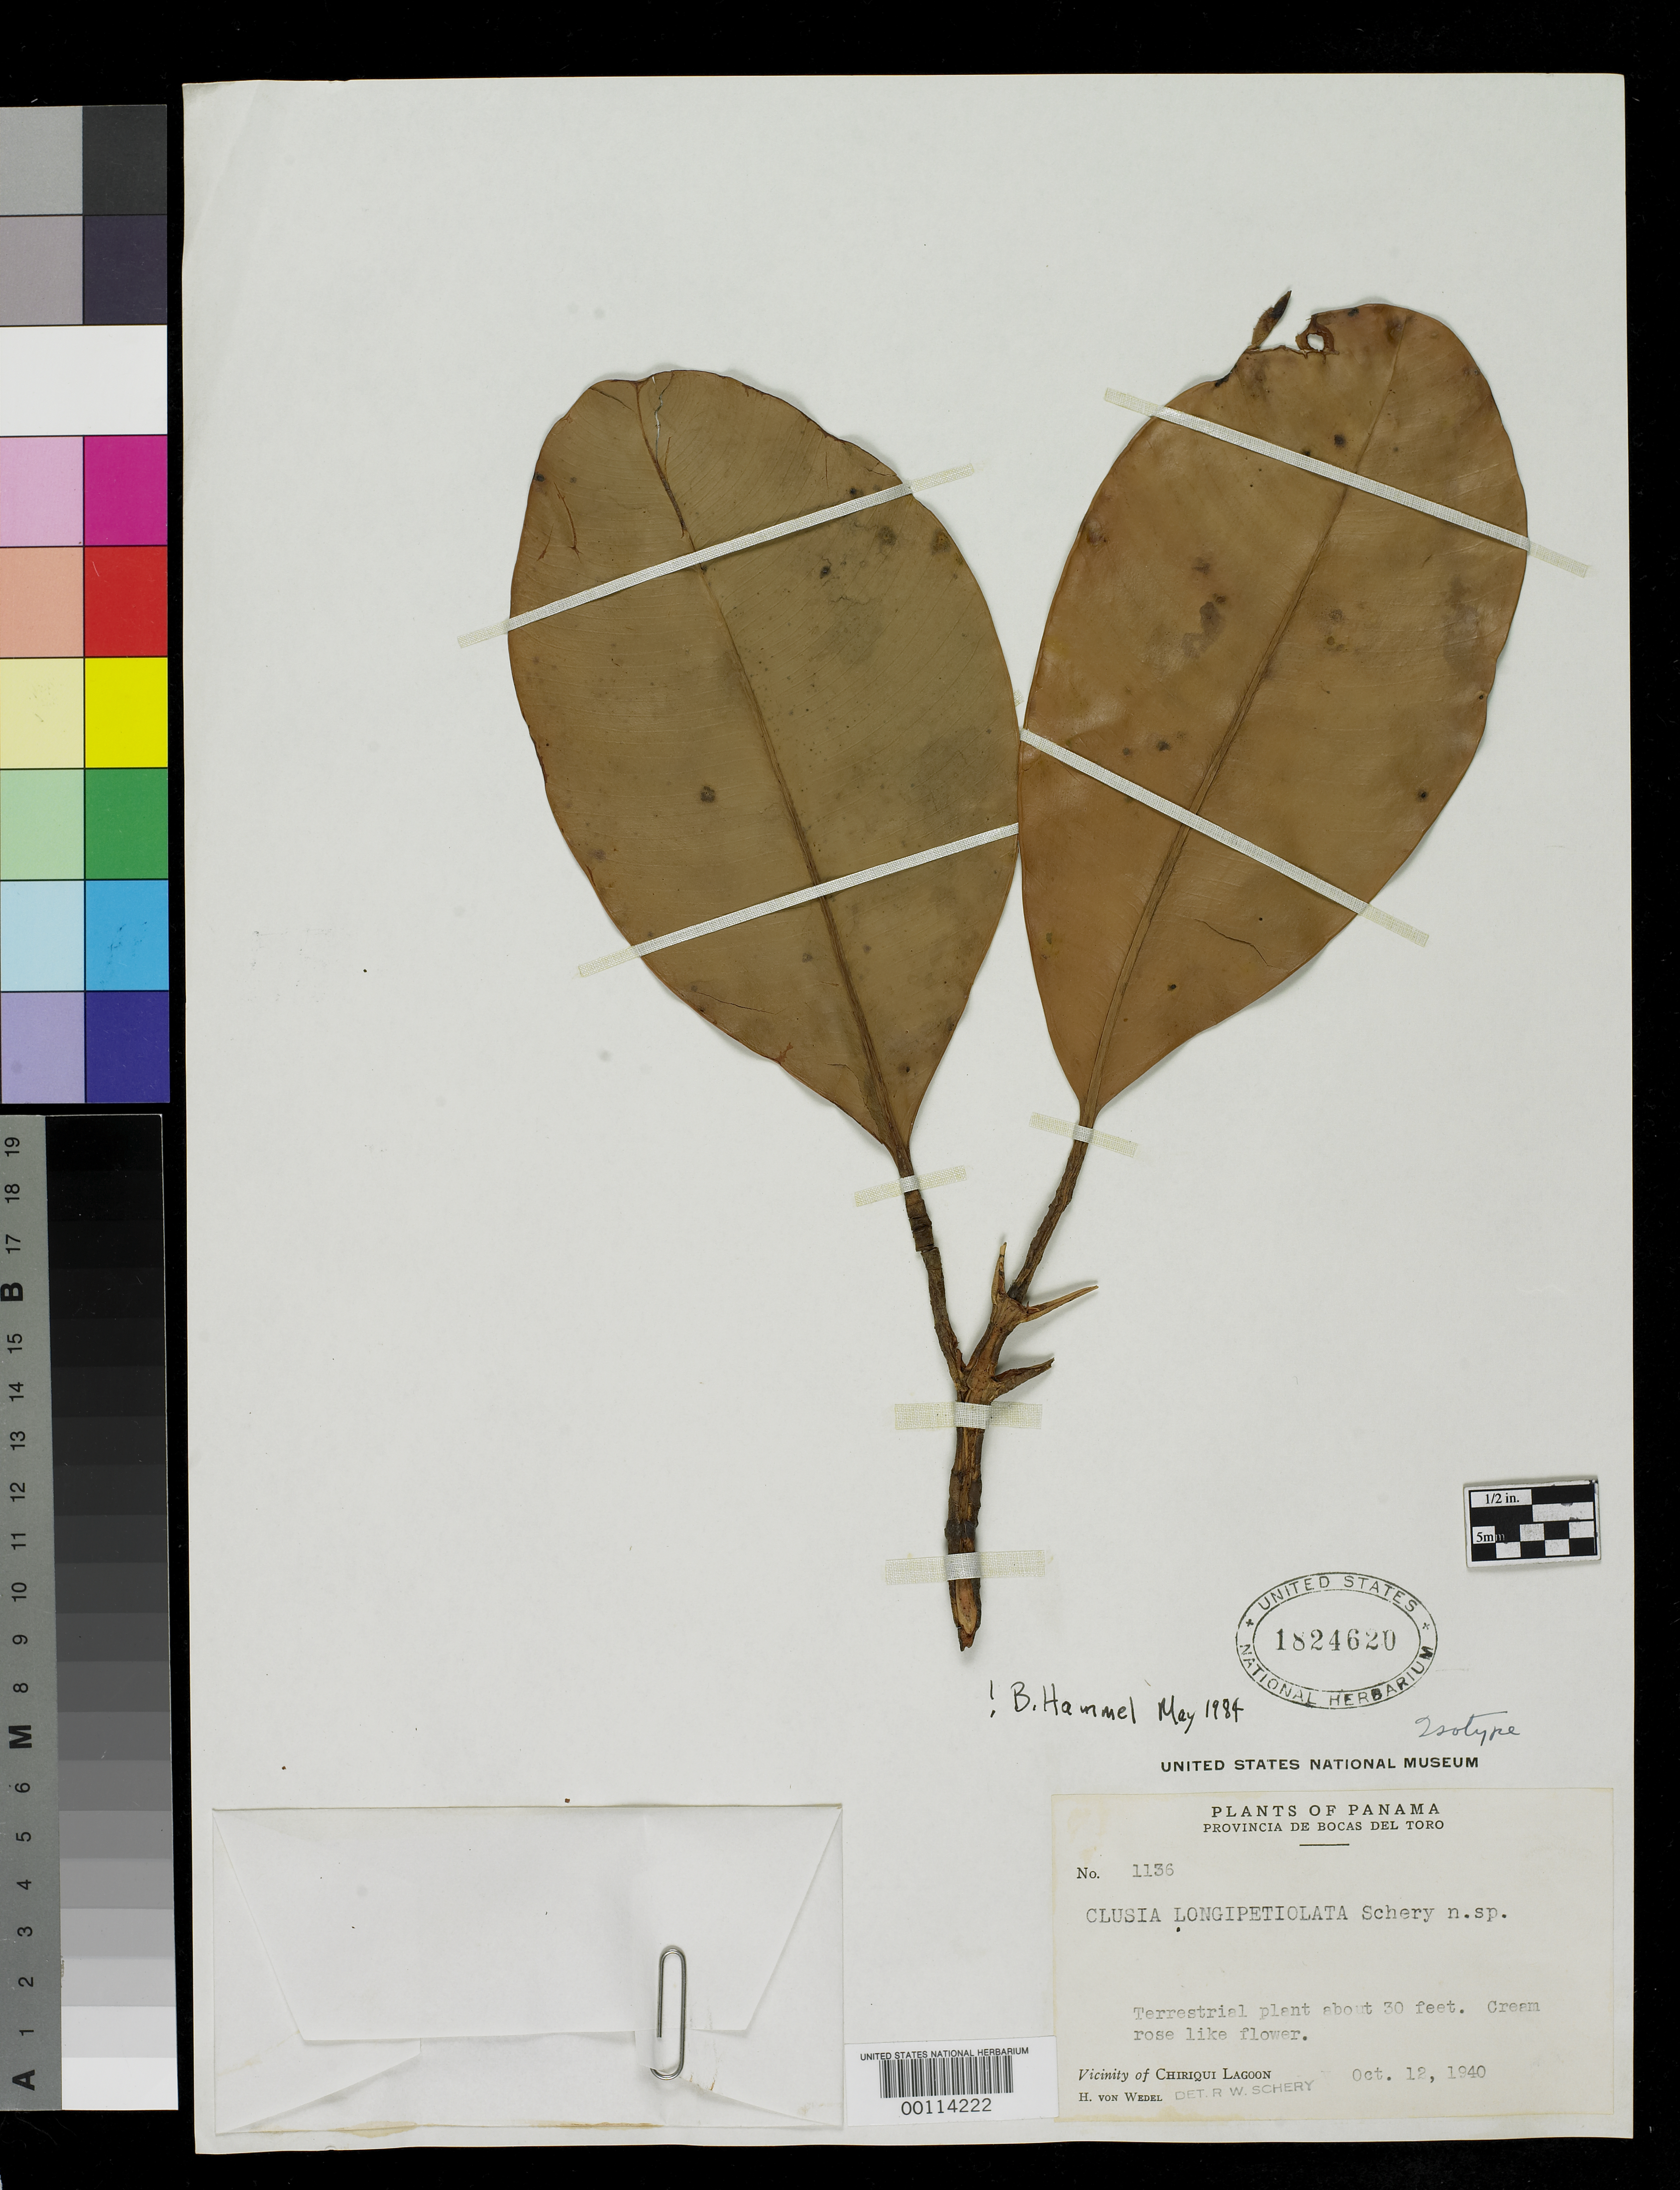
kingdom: Plantae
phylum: Tracheophyta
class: Magnoliopsida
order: Malpighiales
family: Clusiaceae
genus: Clusia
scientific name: Clusia longipetiolata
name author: Schery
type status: Isotype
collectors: H. von Wedel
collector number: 1136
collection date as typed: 12 Oct 1940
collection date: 1940-10-12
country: Panama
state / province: Bocas del Toro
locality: Chirigui Lagoon.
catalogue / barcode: US 1824620